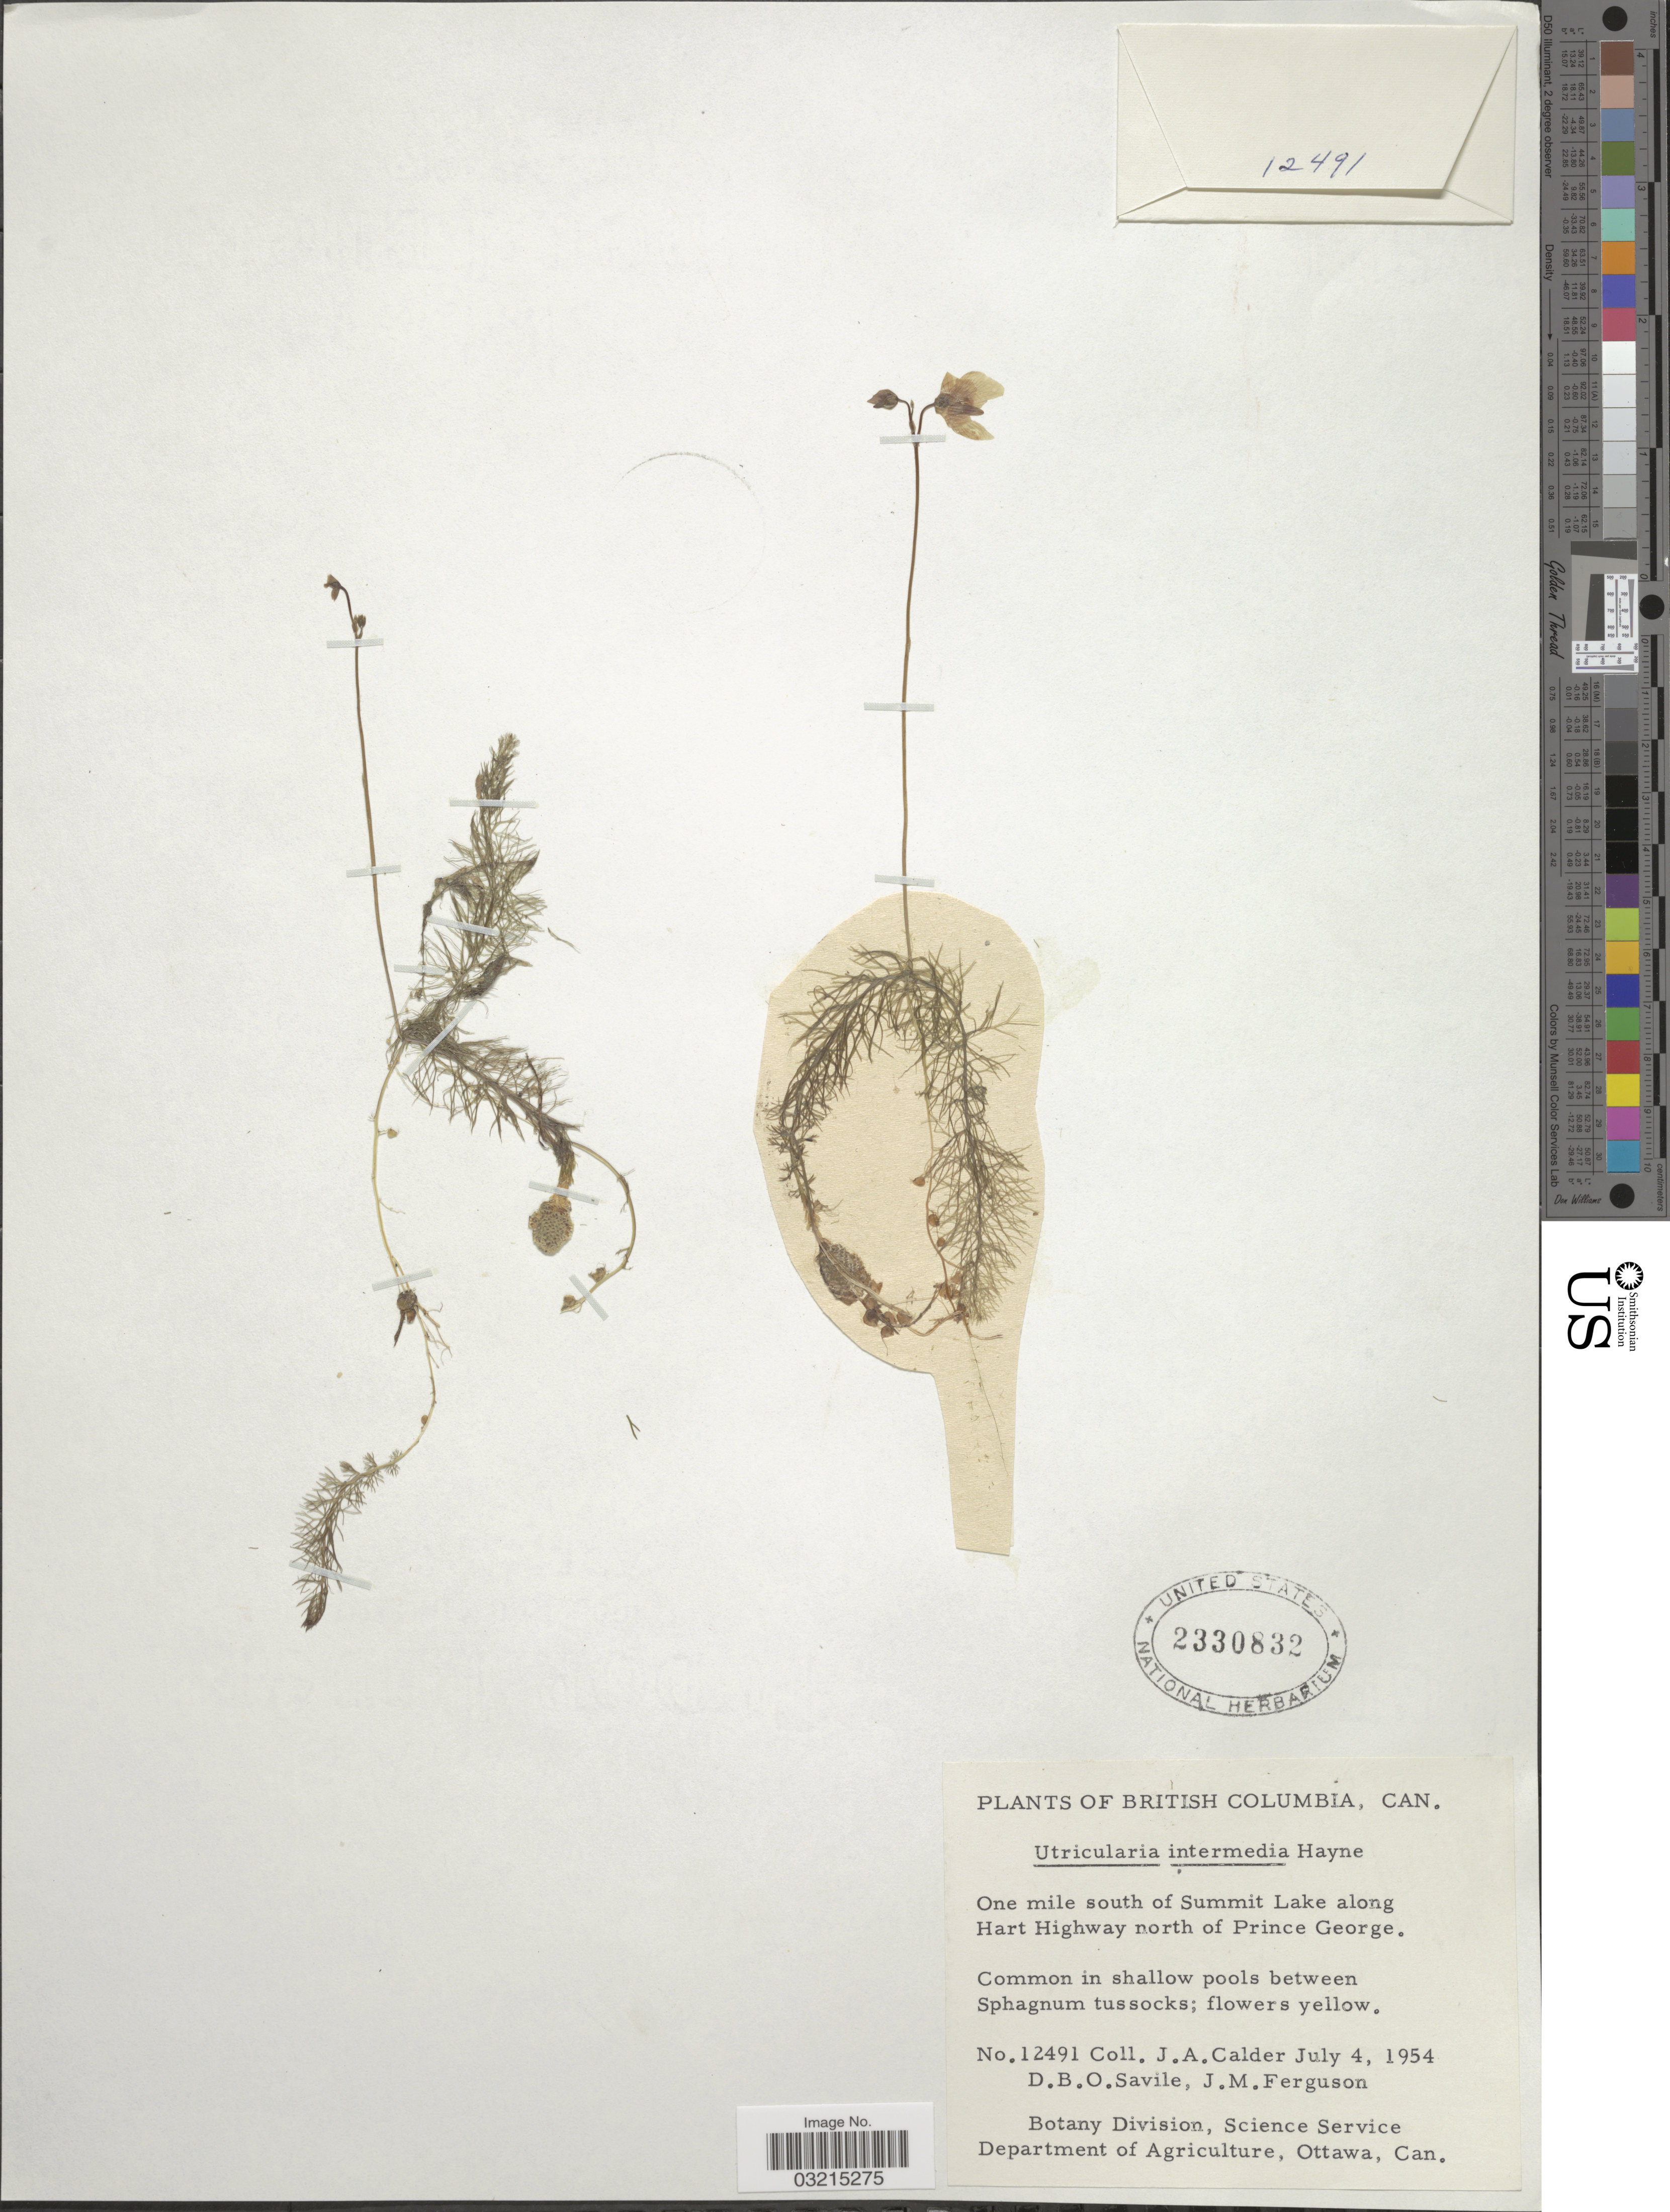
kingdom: Plantae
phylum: Tracheophyta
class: Magnoliopsida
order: Lamiales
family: Lentibulariaceae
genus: Utricularia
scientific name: Utricularia intermedia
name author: Hayne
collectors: J. A. Calder, D. Savile & J. M. Ferguson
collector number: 12491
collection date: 1954-07-04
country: Canada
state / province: British Columbia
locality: One mile south of Summit Lake along Hart Highway north of Prince George.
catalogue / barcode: US 2330832